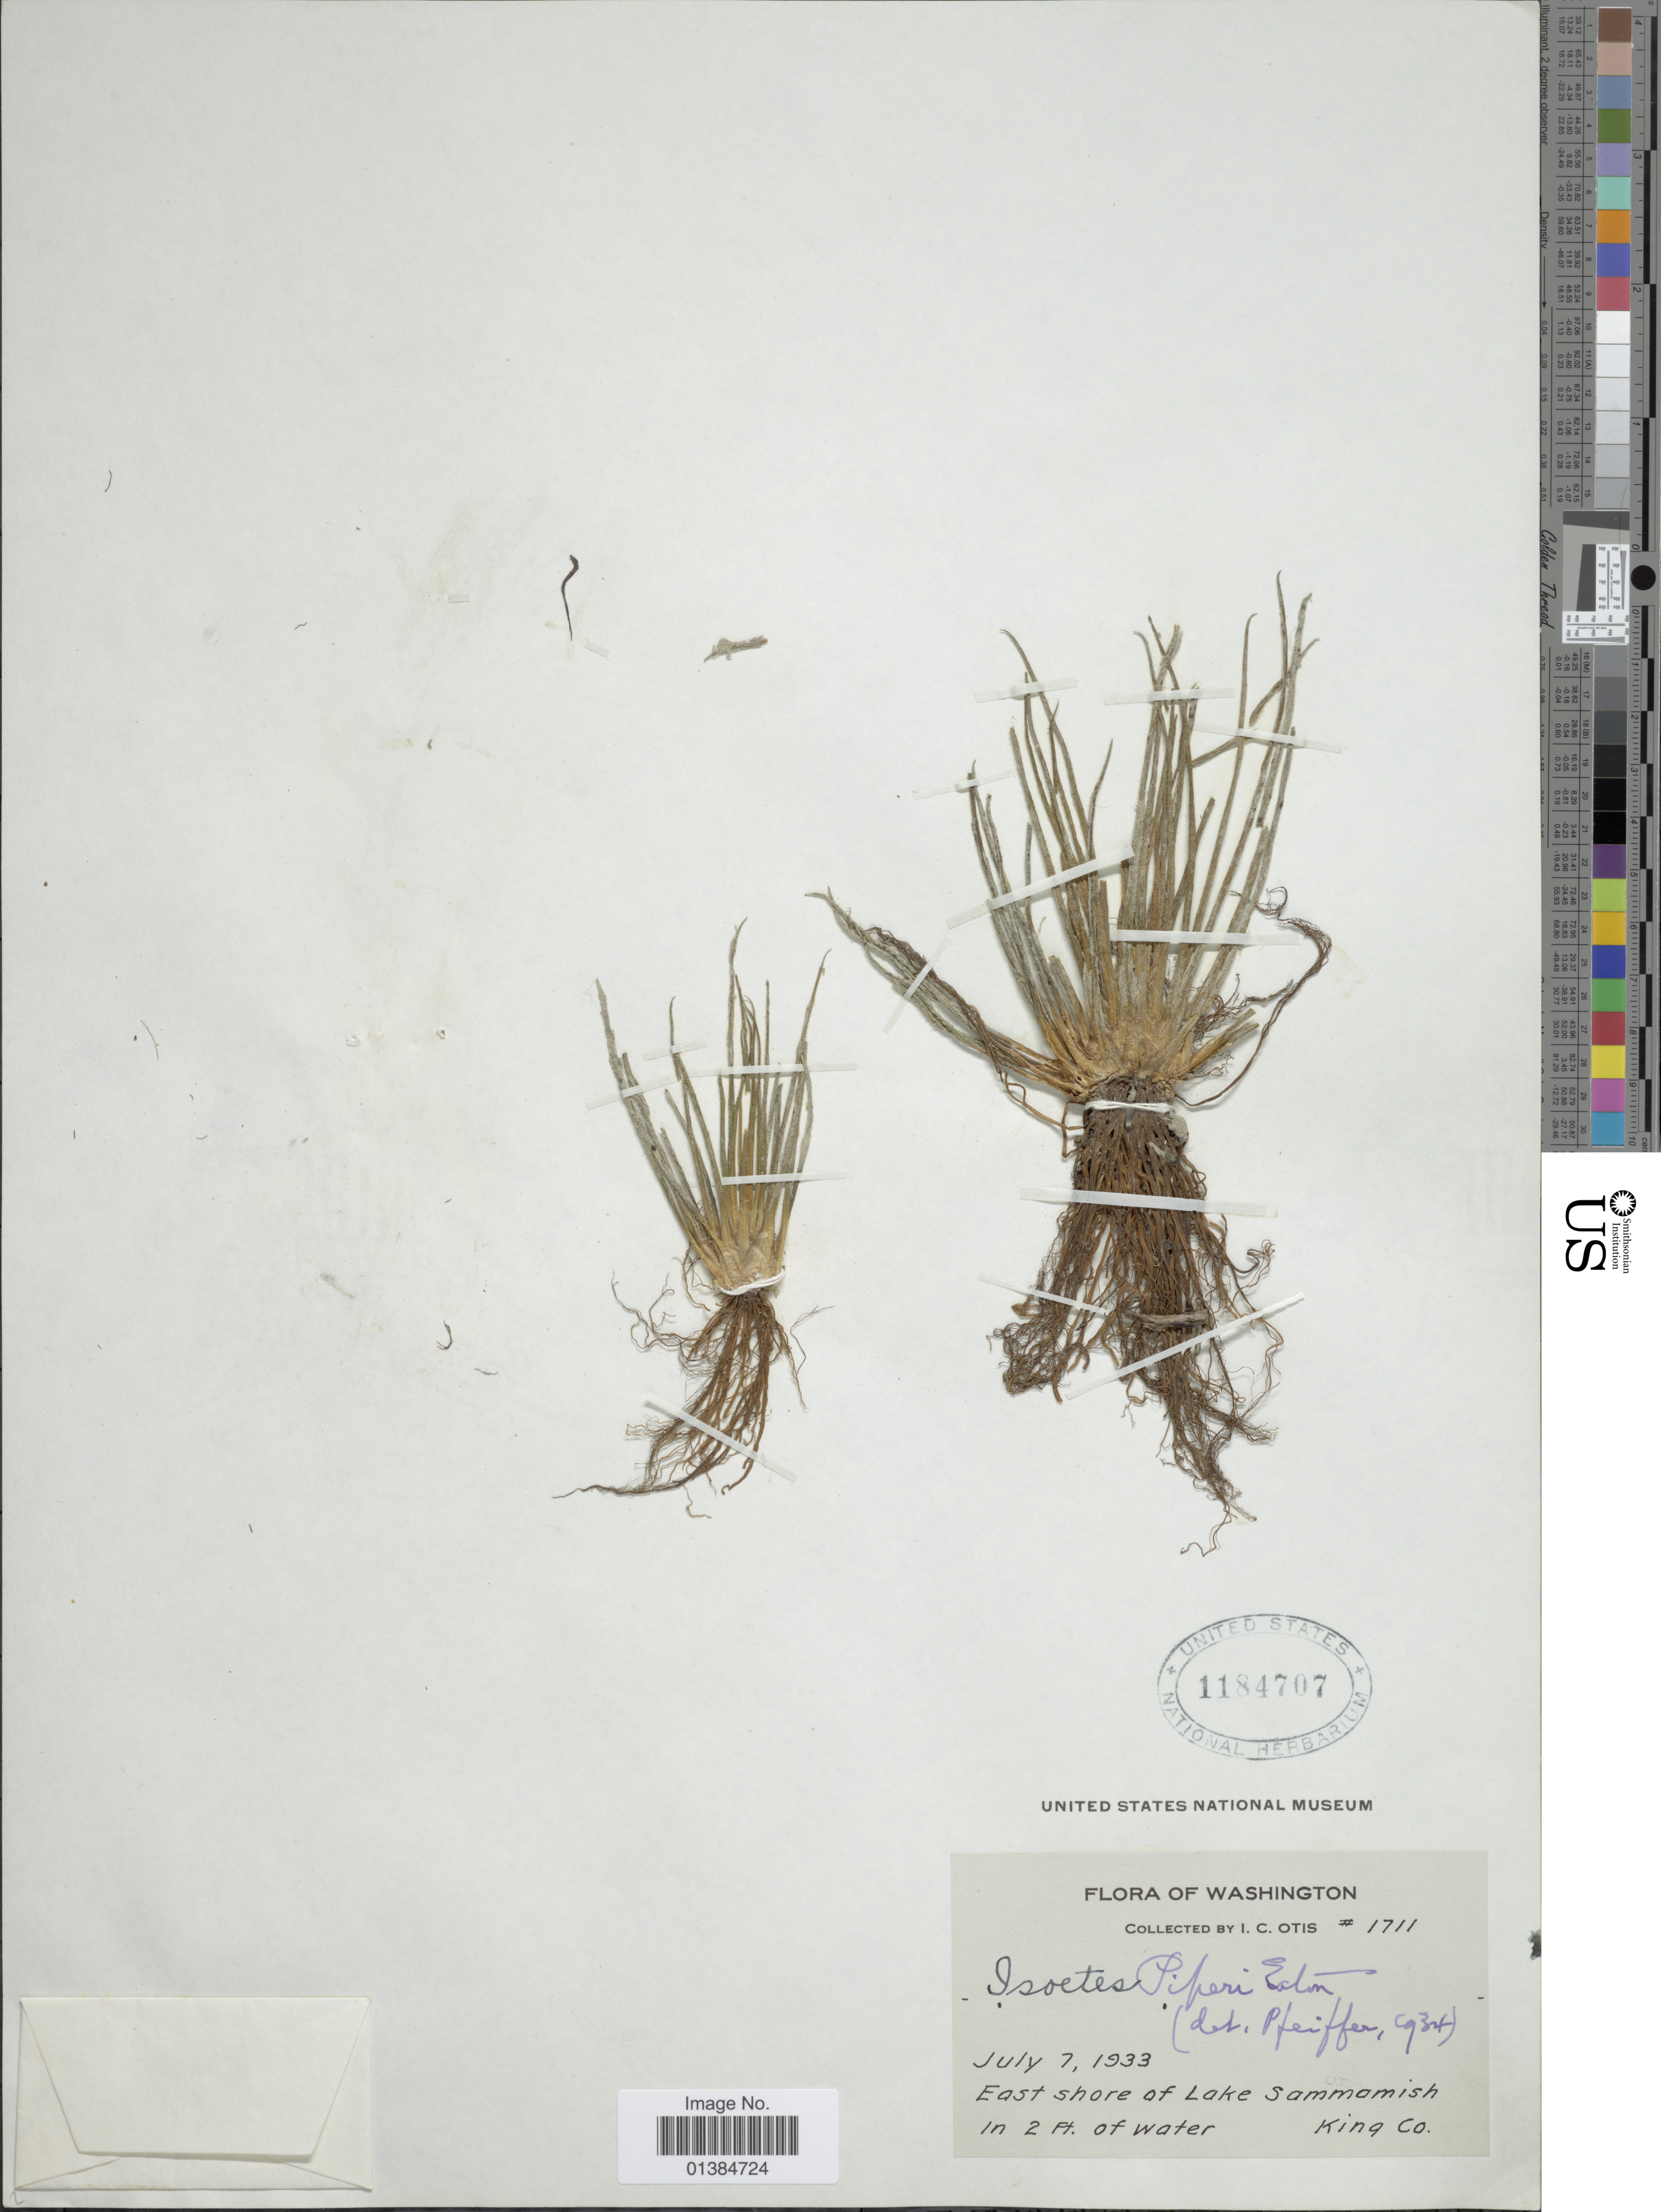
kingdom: Plantae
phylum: Tracheophyta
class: Lycopodiopsida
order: Isoetales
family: Isoetaceae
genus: Isoetes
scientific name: Isoetes piperi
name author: A.A. Eaton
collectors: I. C. Otis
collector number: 1711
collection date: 1933-07-07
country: United States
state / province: Washington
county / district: King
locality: East shore of Lake Sammamish, King Co.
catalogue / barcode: US 1184707